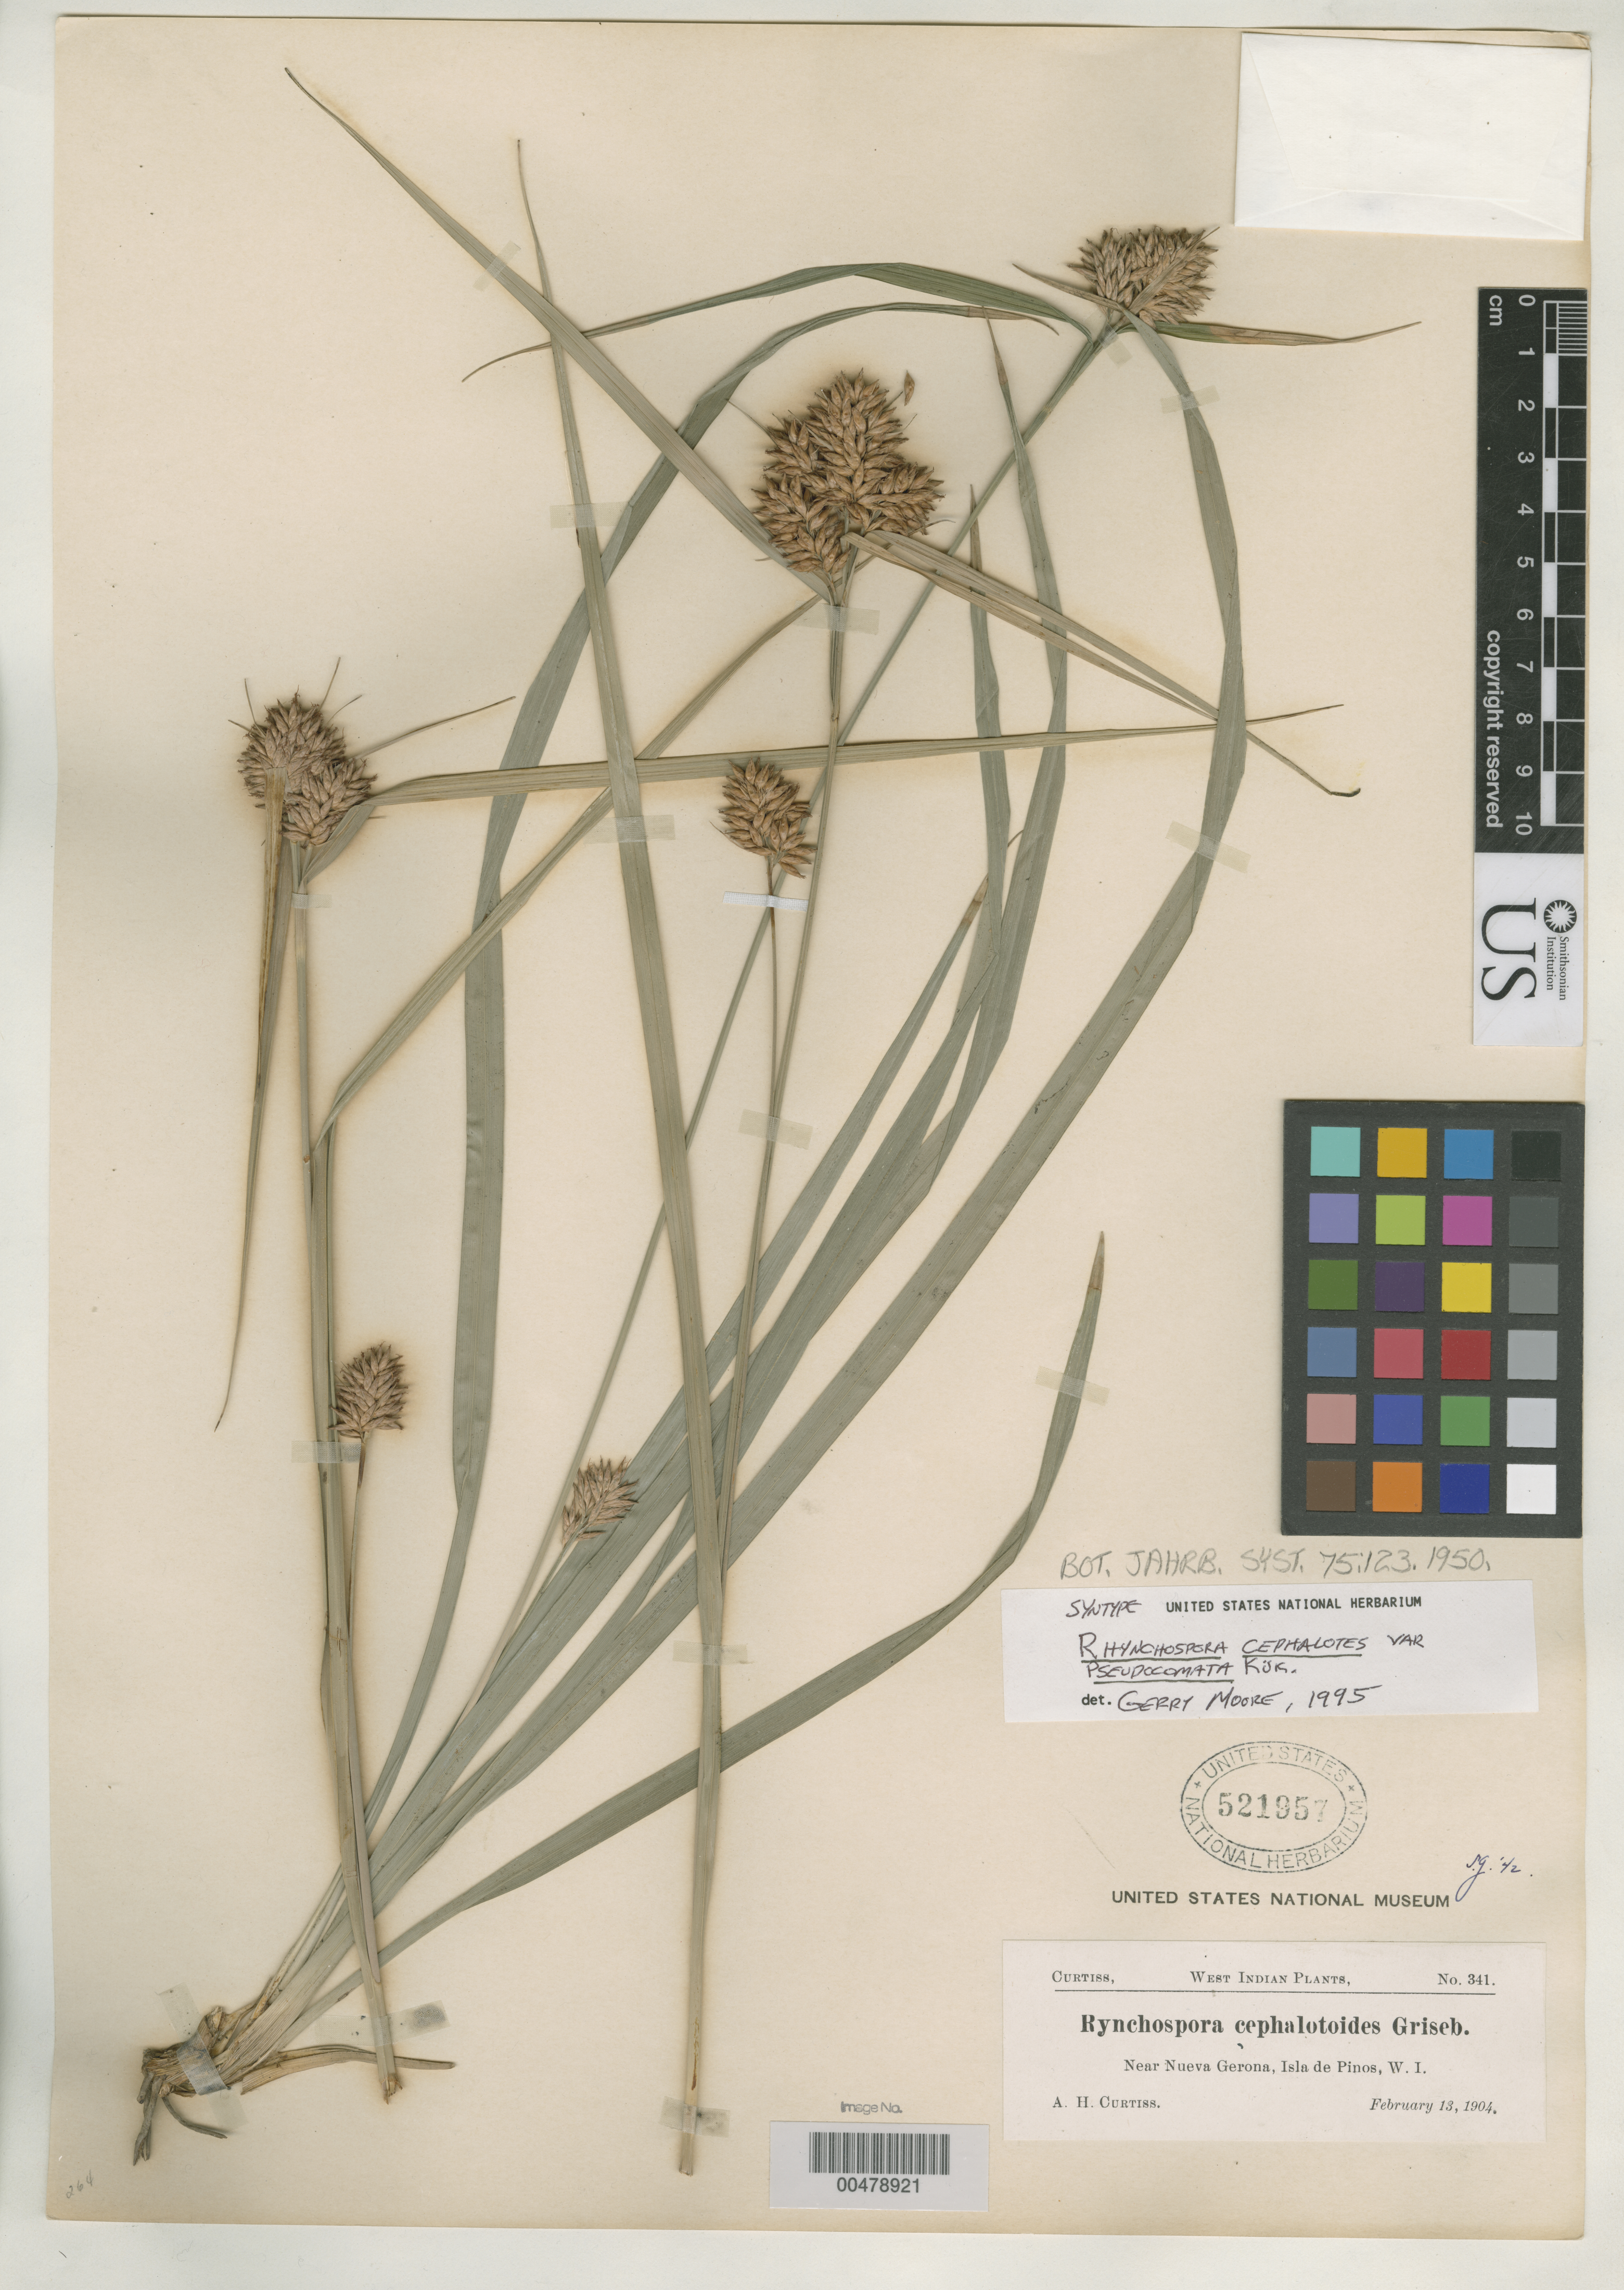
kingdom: Plantae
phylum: Tracheophyta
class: Liliopsida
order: Poales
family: Cyperaceae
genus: Rhynchospora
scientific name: Rhynchospora cephalotes var. pseudocomata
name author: Kük.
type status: Isosyntype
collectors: A. H. Curtiss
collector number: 341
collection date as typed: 13 Feb 1904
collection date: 1904-02-13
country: Cuba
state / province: Isla de La Juventud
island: Isla de La Juventud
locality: Near Nuevagerona.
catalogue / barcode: US 521957